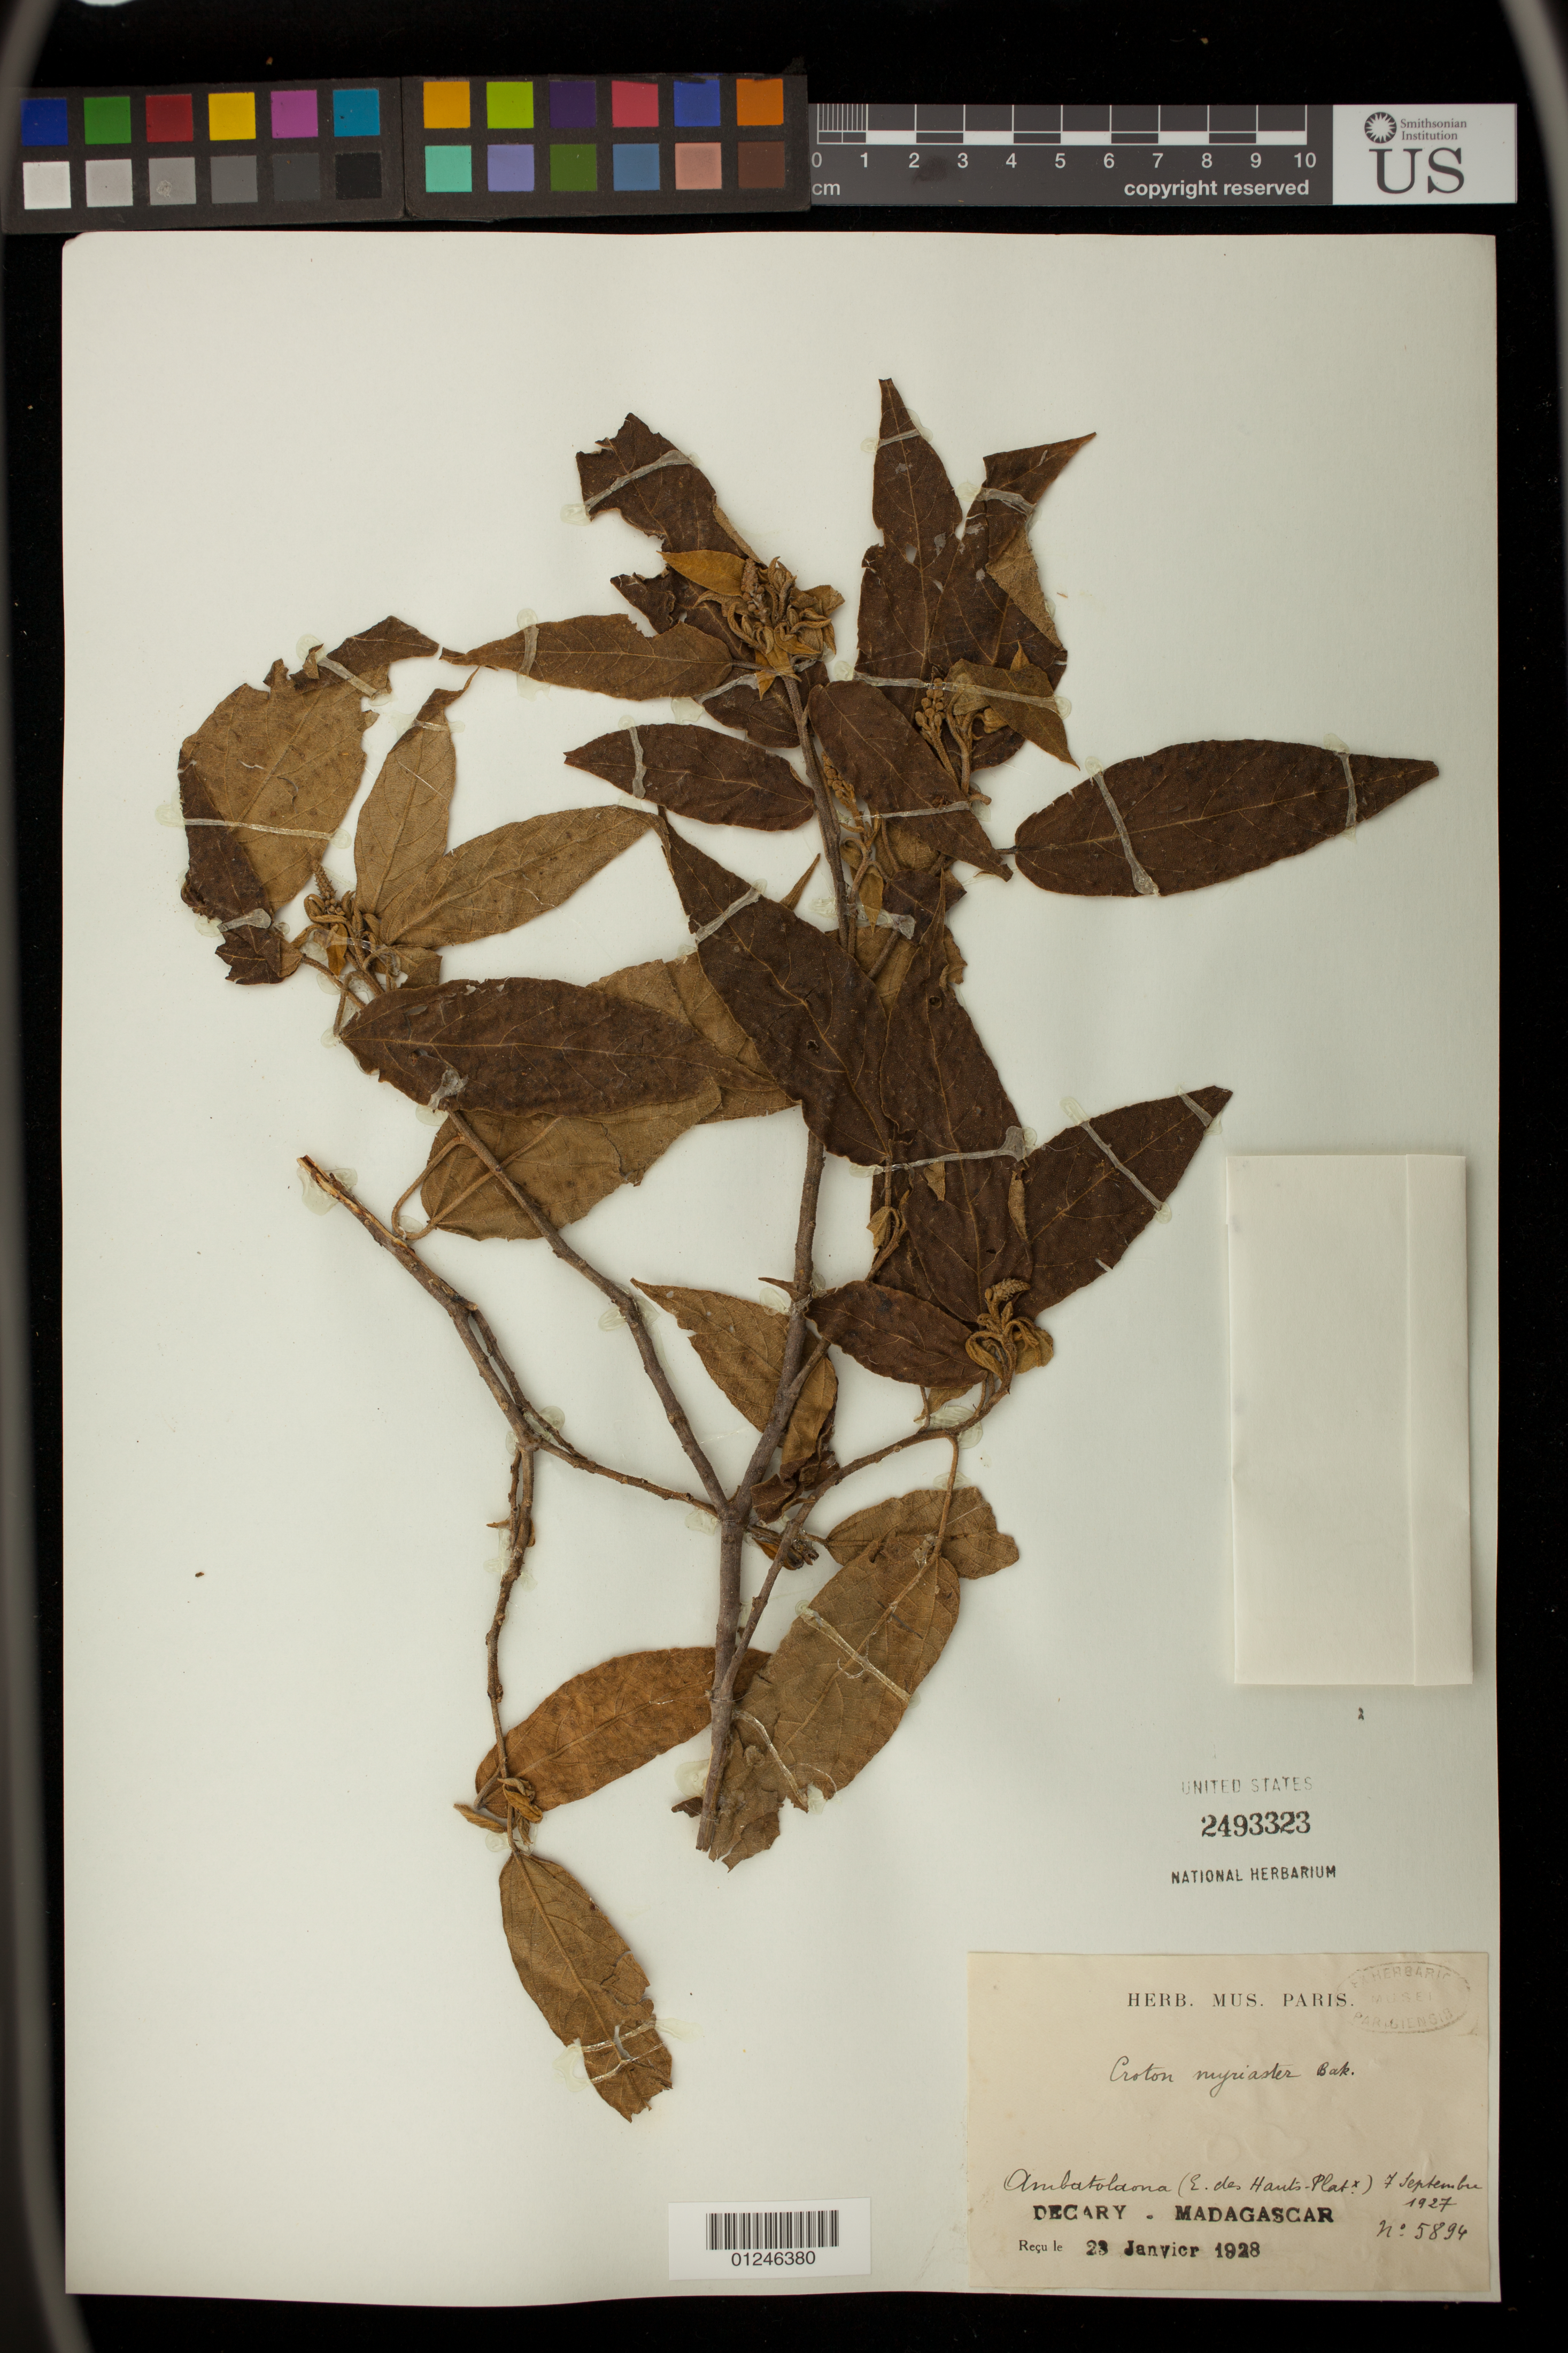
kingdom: Plantae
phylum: Tracheophyta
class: Magnoliopsida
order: Malpighiales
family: Euphorbiaceae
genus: Croton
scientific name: Croton myriaster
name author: Baker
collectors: M. Decary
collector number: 5894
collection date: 1927-09-07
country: Madagascar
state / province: Analamanga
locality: Ambatolaona (E. des Hants- Plab. x)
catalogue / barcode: US 2493323